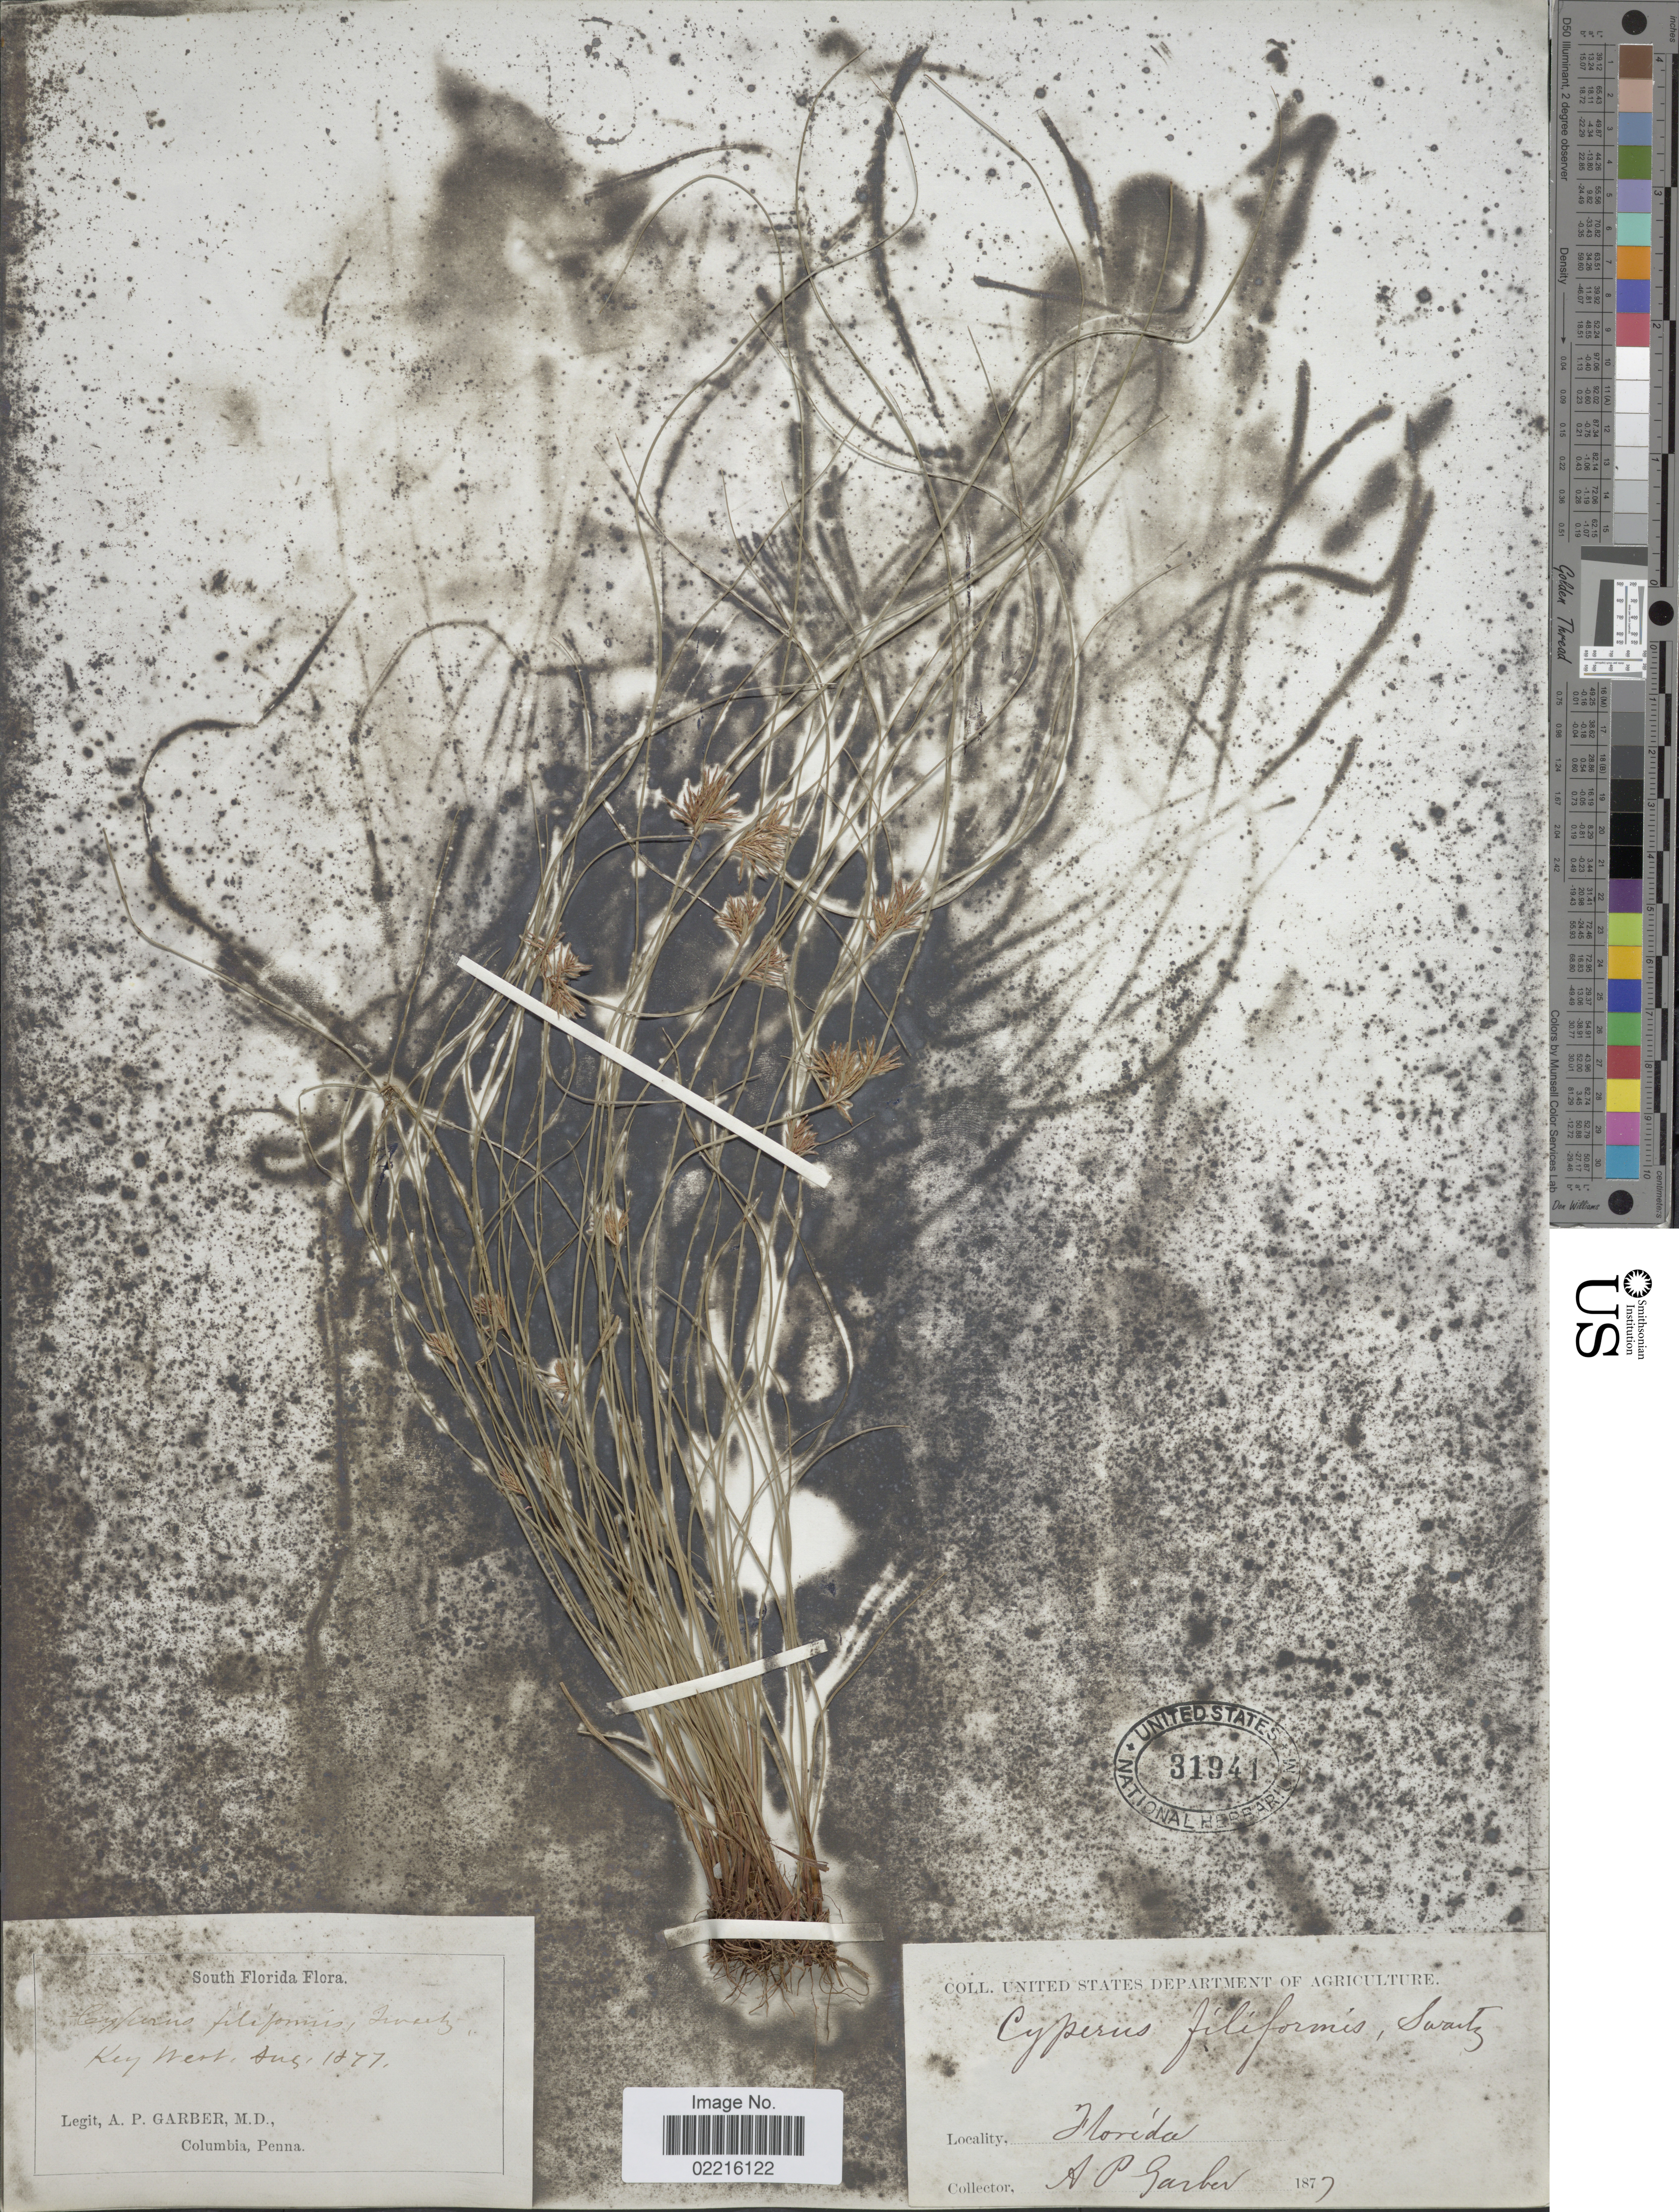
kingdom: Plantae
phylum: Tracheophyta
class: Liliopsida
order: Poales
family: Cyperaceae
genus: Cyperus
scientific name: Cyperus floridanus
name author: Britton in Small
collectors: A. P. Garber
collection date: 1877-08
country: United States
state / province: Florida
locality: South Florida, Key West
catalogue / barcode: US 31941